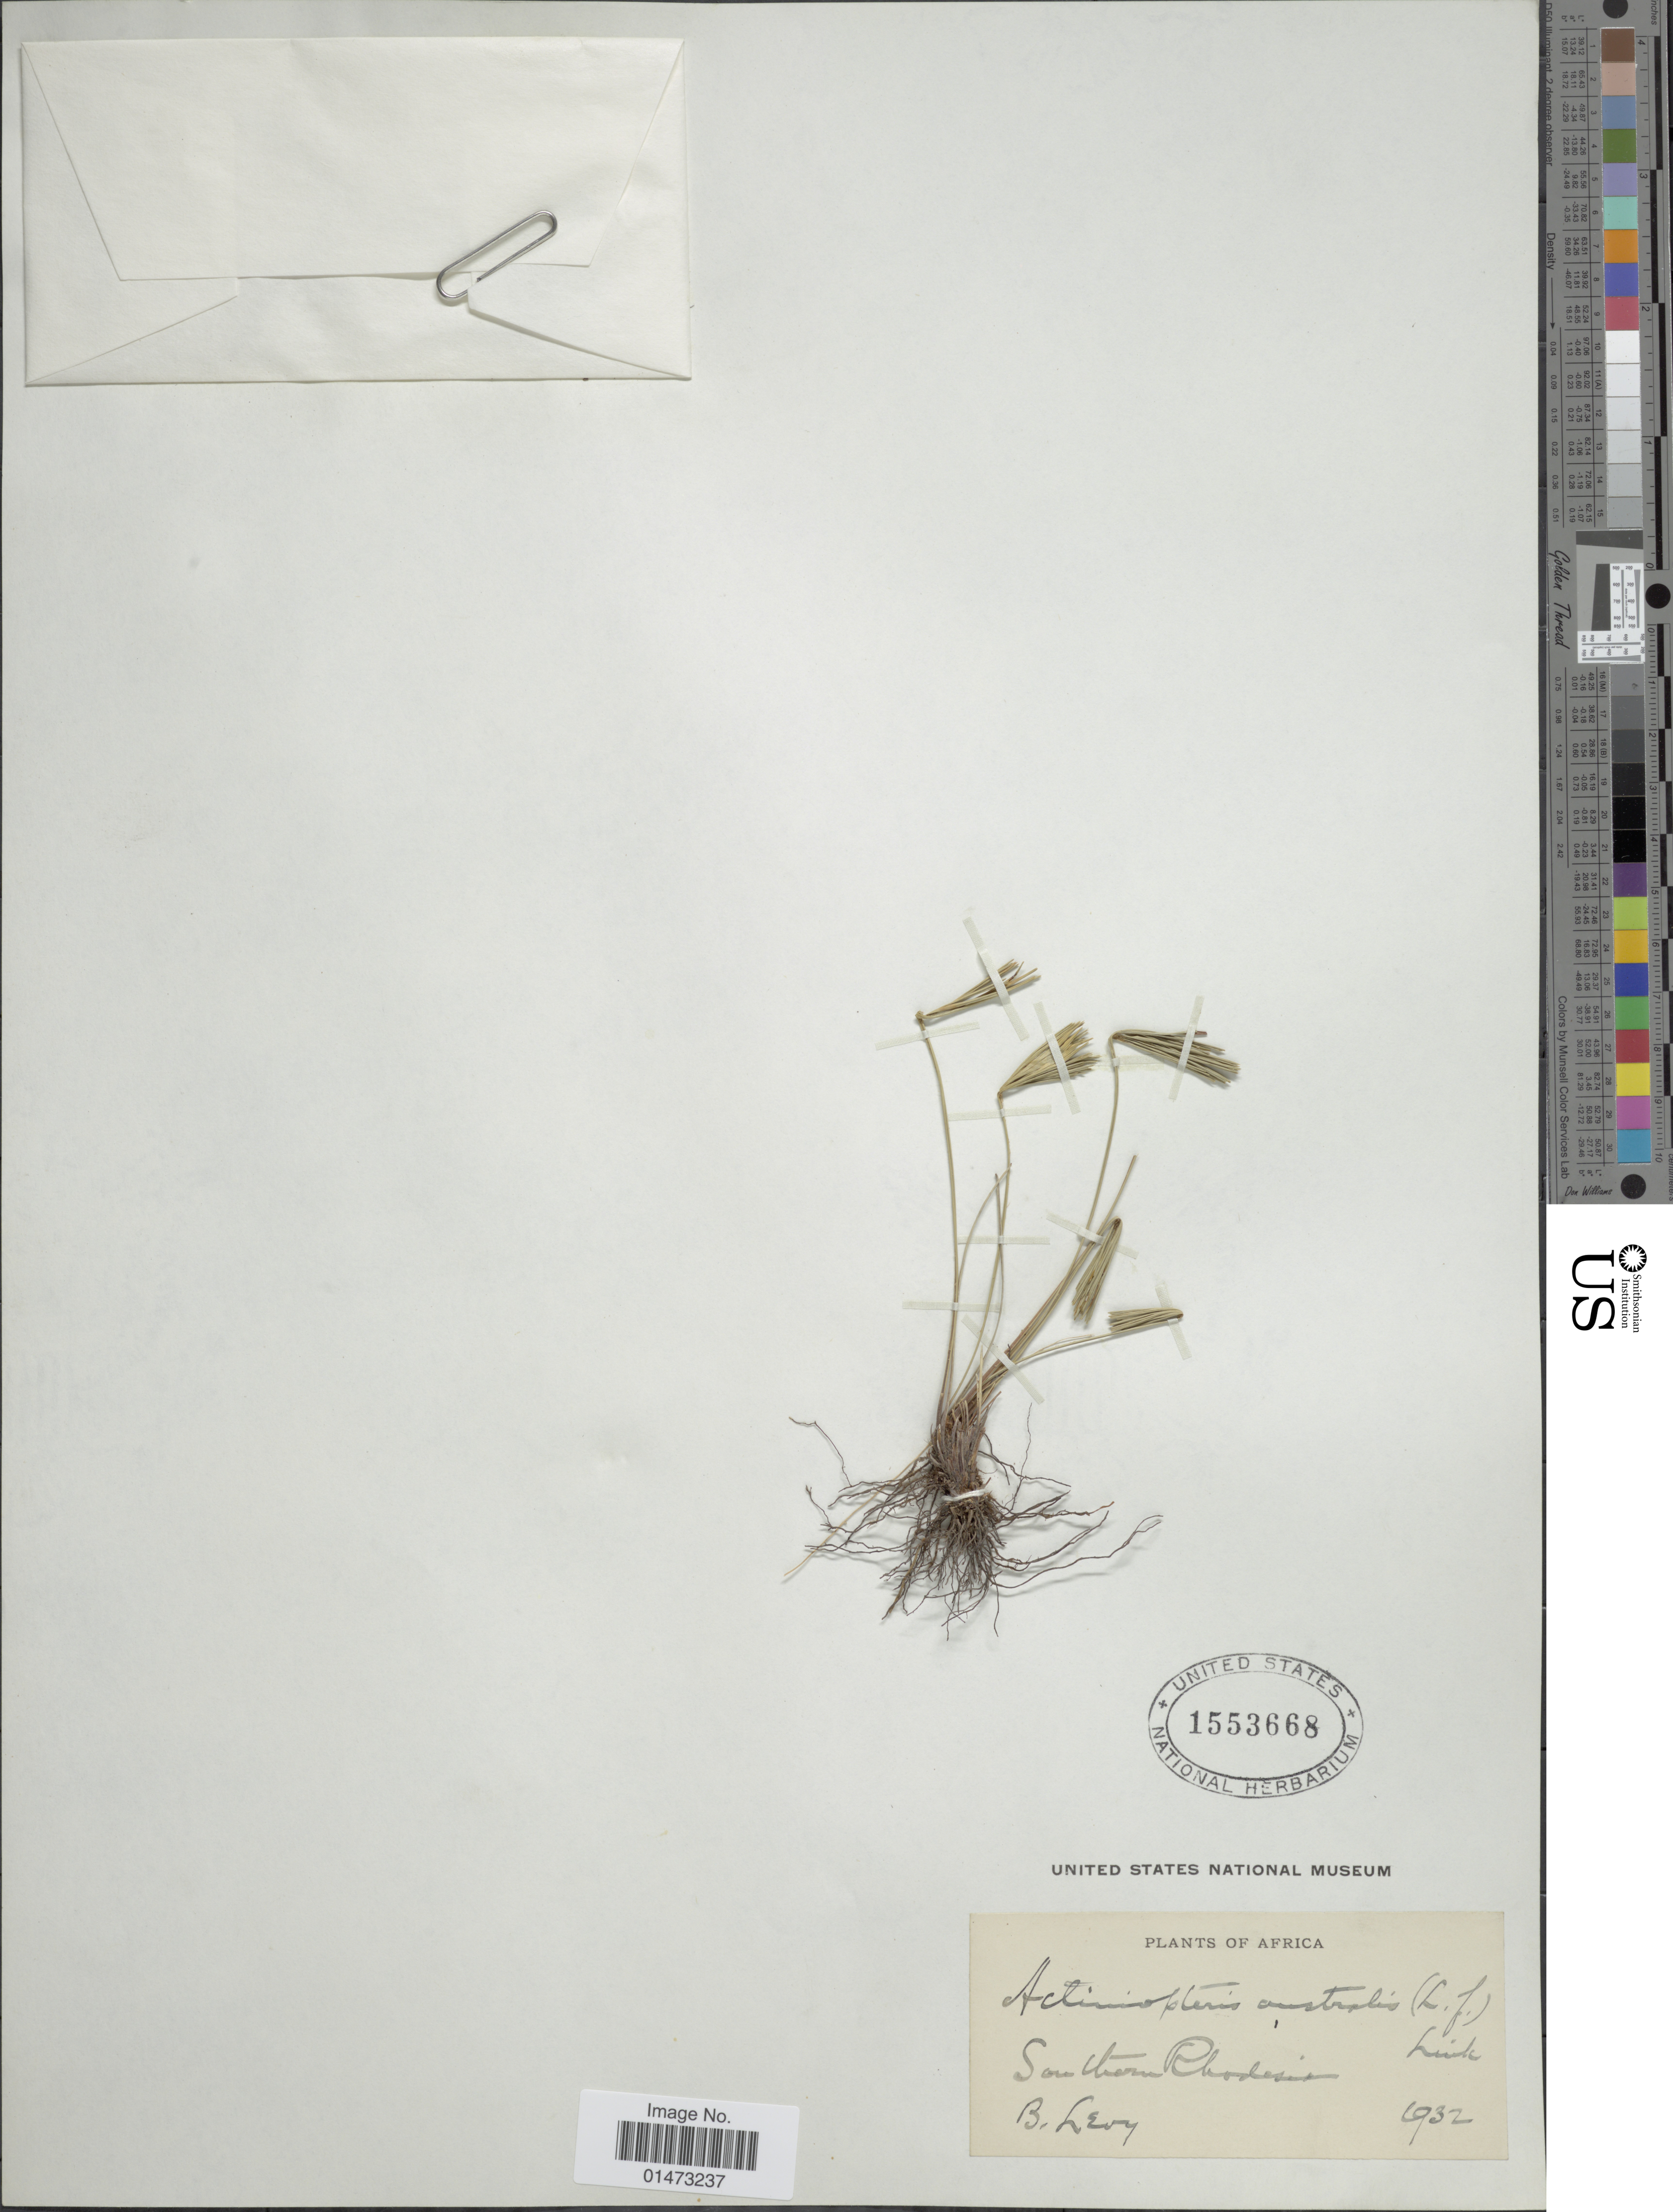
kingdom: Plantae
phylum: Tracheophyta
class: Polypodiopsida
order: Polypodiales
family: Pteridaceae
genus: Actiniopteris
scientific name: Actiniopteris radiata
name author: (Sw.) Link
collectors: B. Levy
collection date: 1932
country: Zimbabwe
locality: Southern Rhodesia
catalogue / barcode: US 1553668